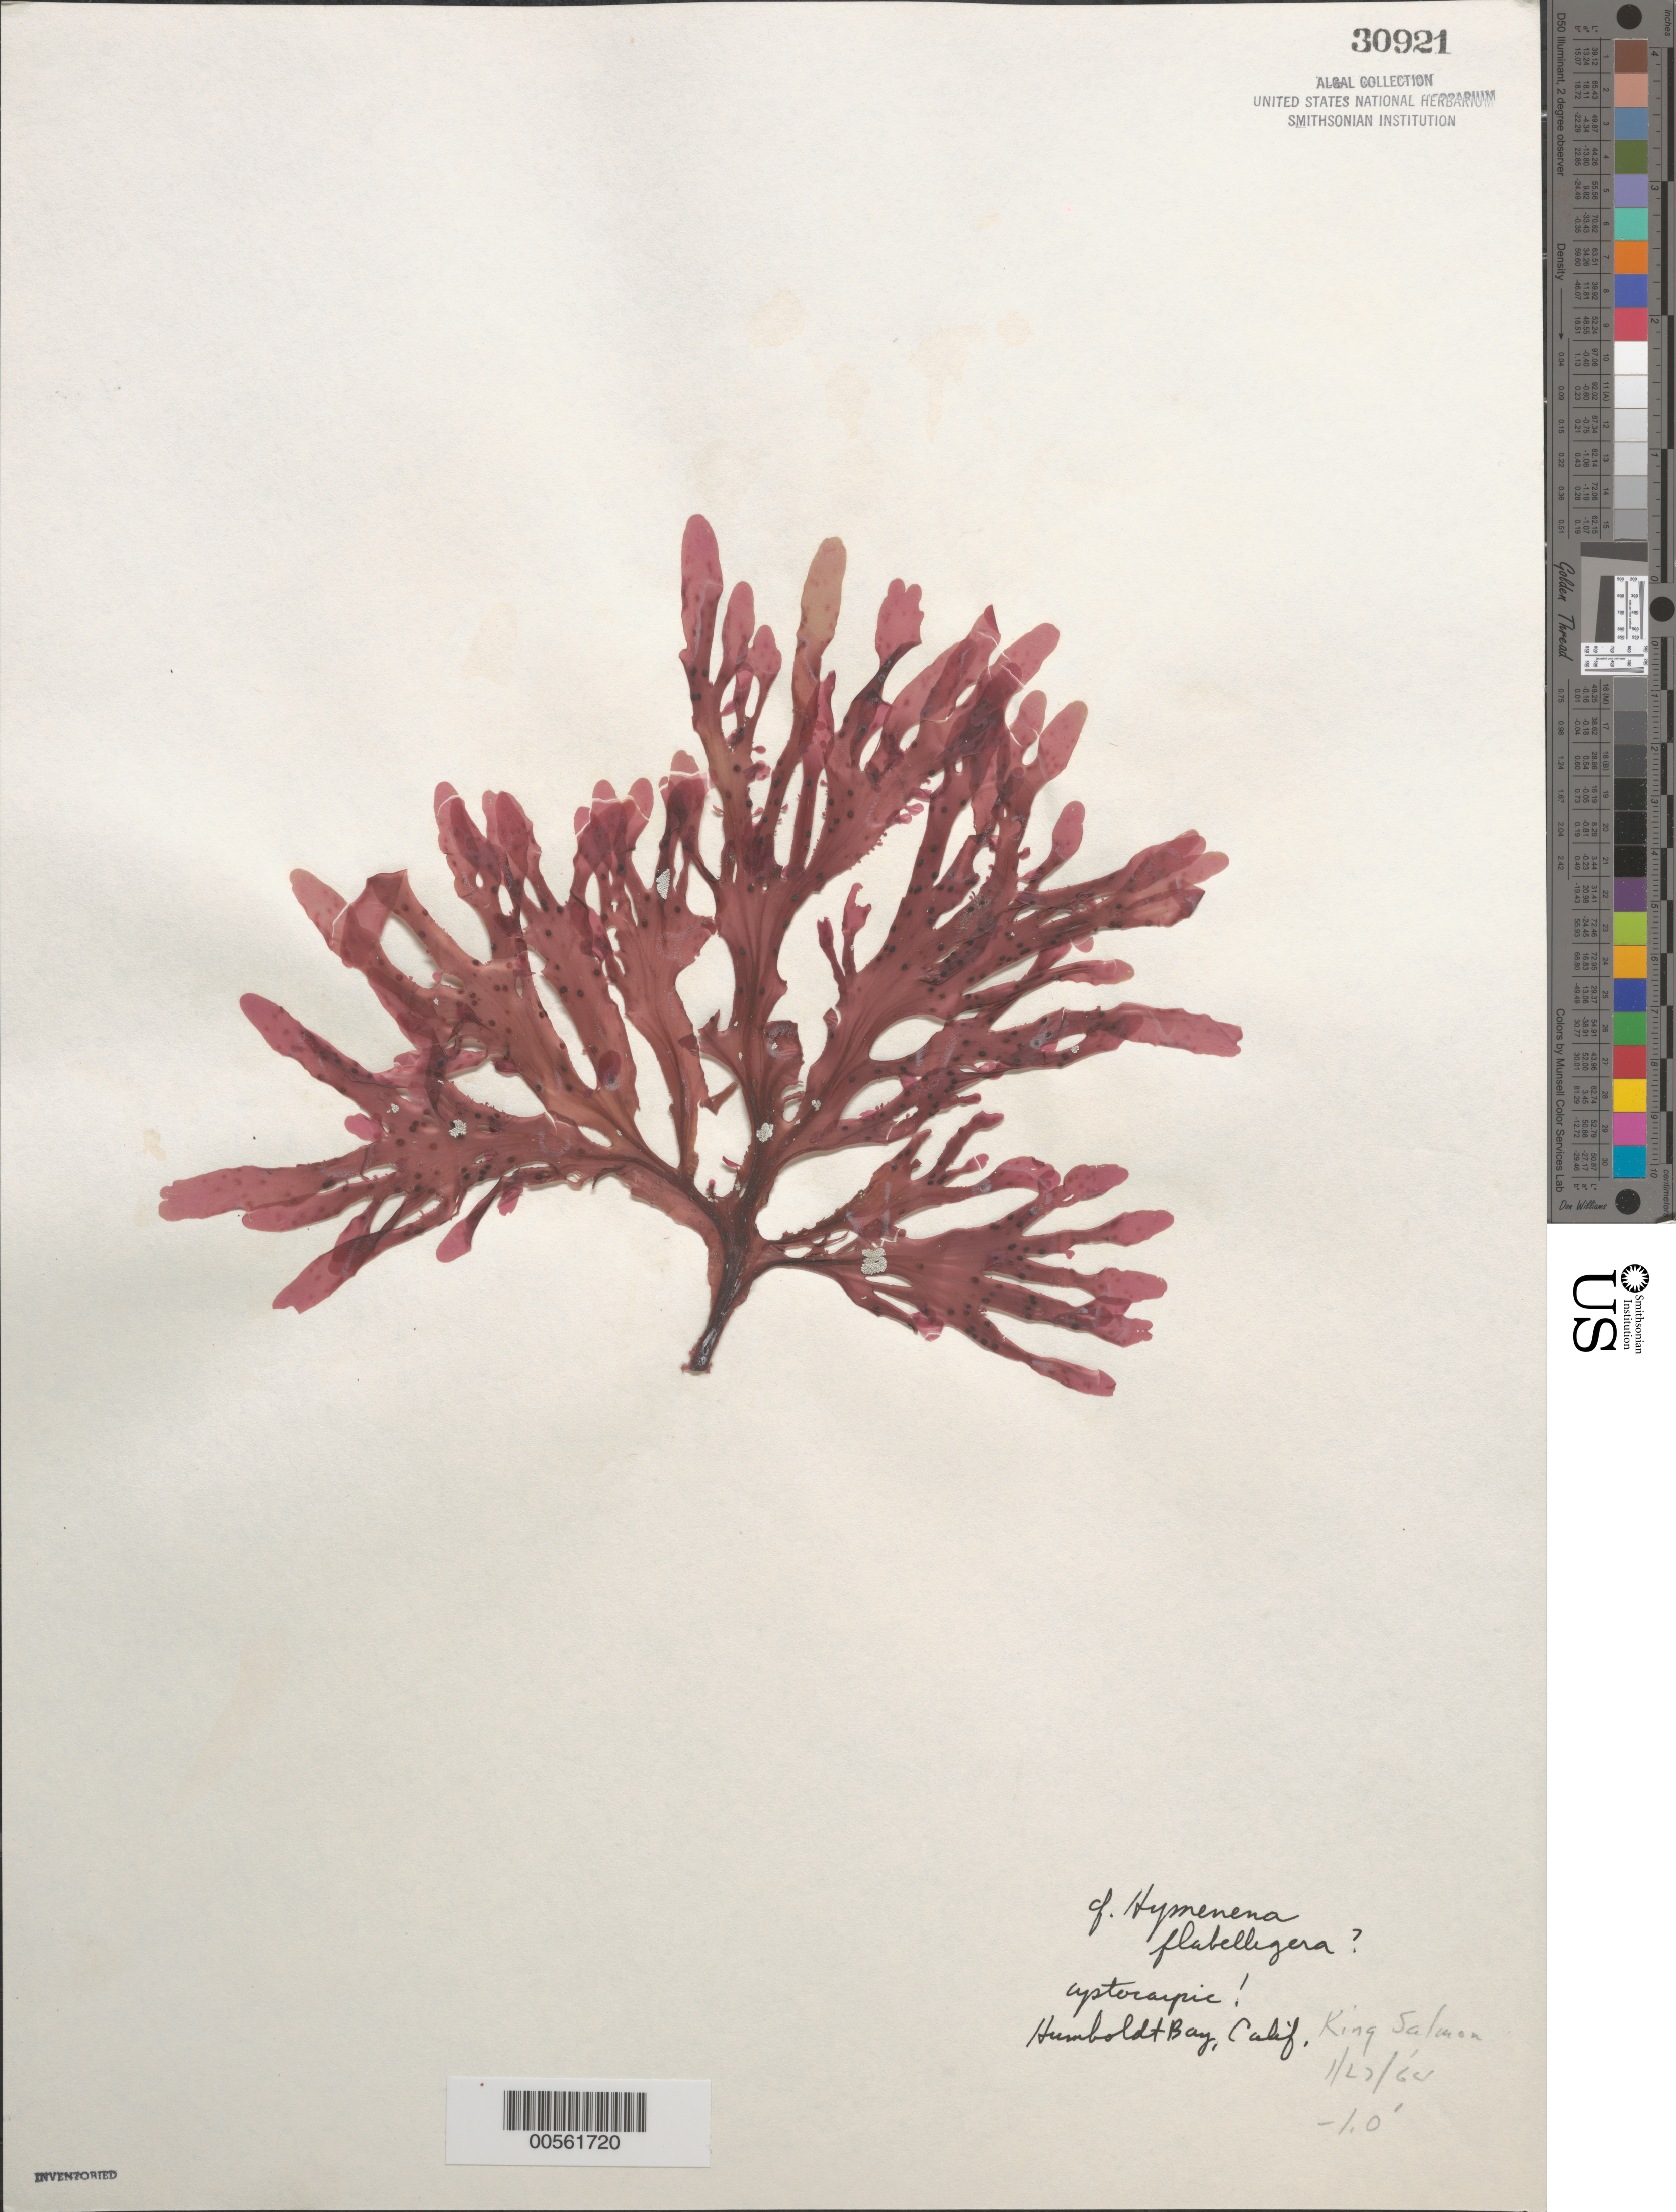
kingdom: Plantae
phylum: Rhodophyta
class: Florideophyceae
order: Ceramiales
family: Delesseriaceae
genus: Hymenena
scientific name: Hymenena flabelligera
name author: (J. Agardh) Kylin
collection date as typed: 27 Jan 1964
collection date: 1964-01-27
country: United States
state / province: California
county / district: Humboldt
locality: King Salmon, Humboldt Bay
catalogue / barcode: US 30921